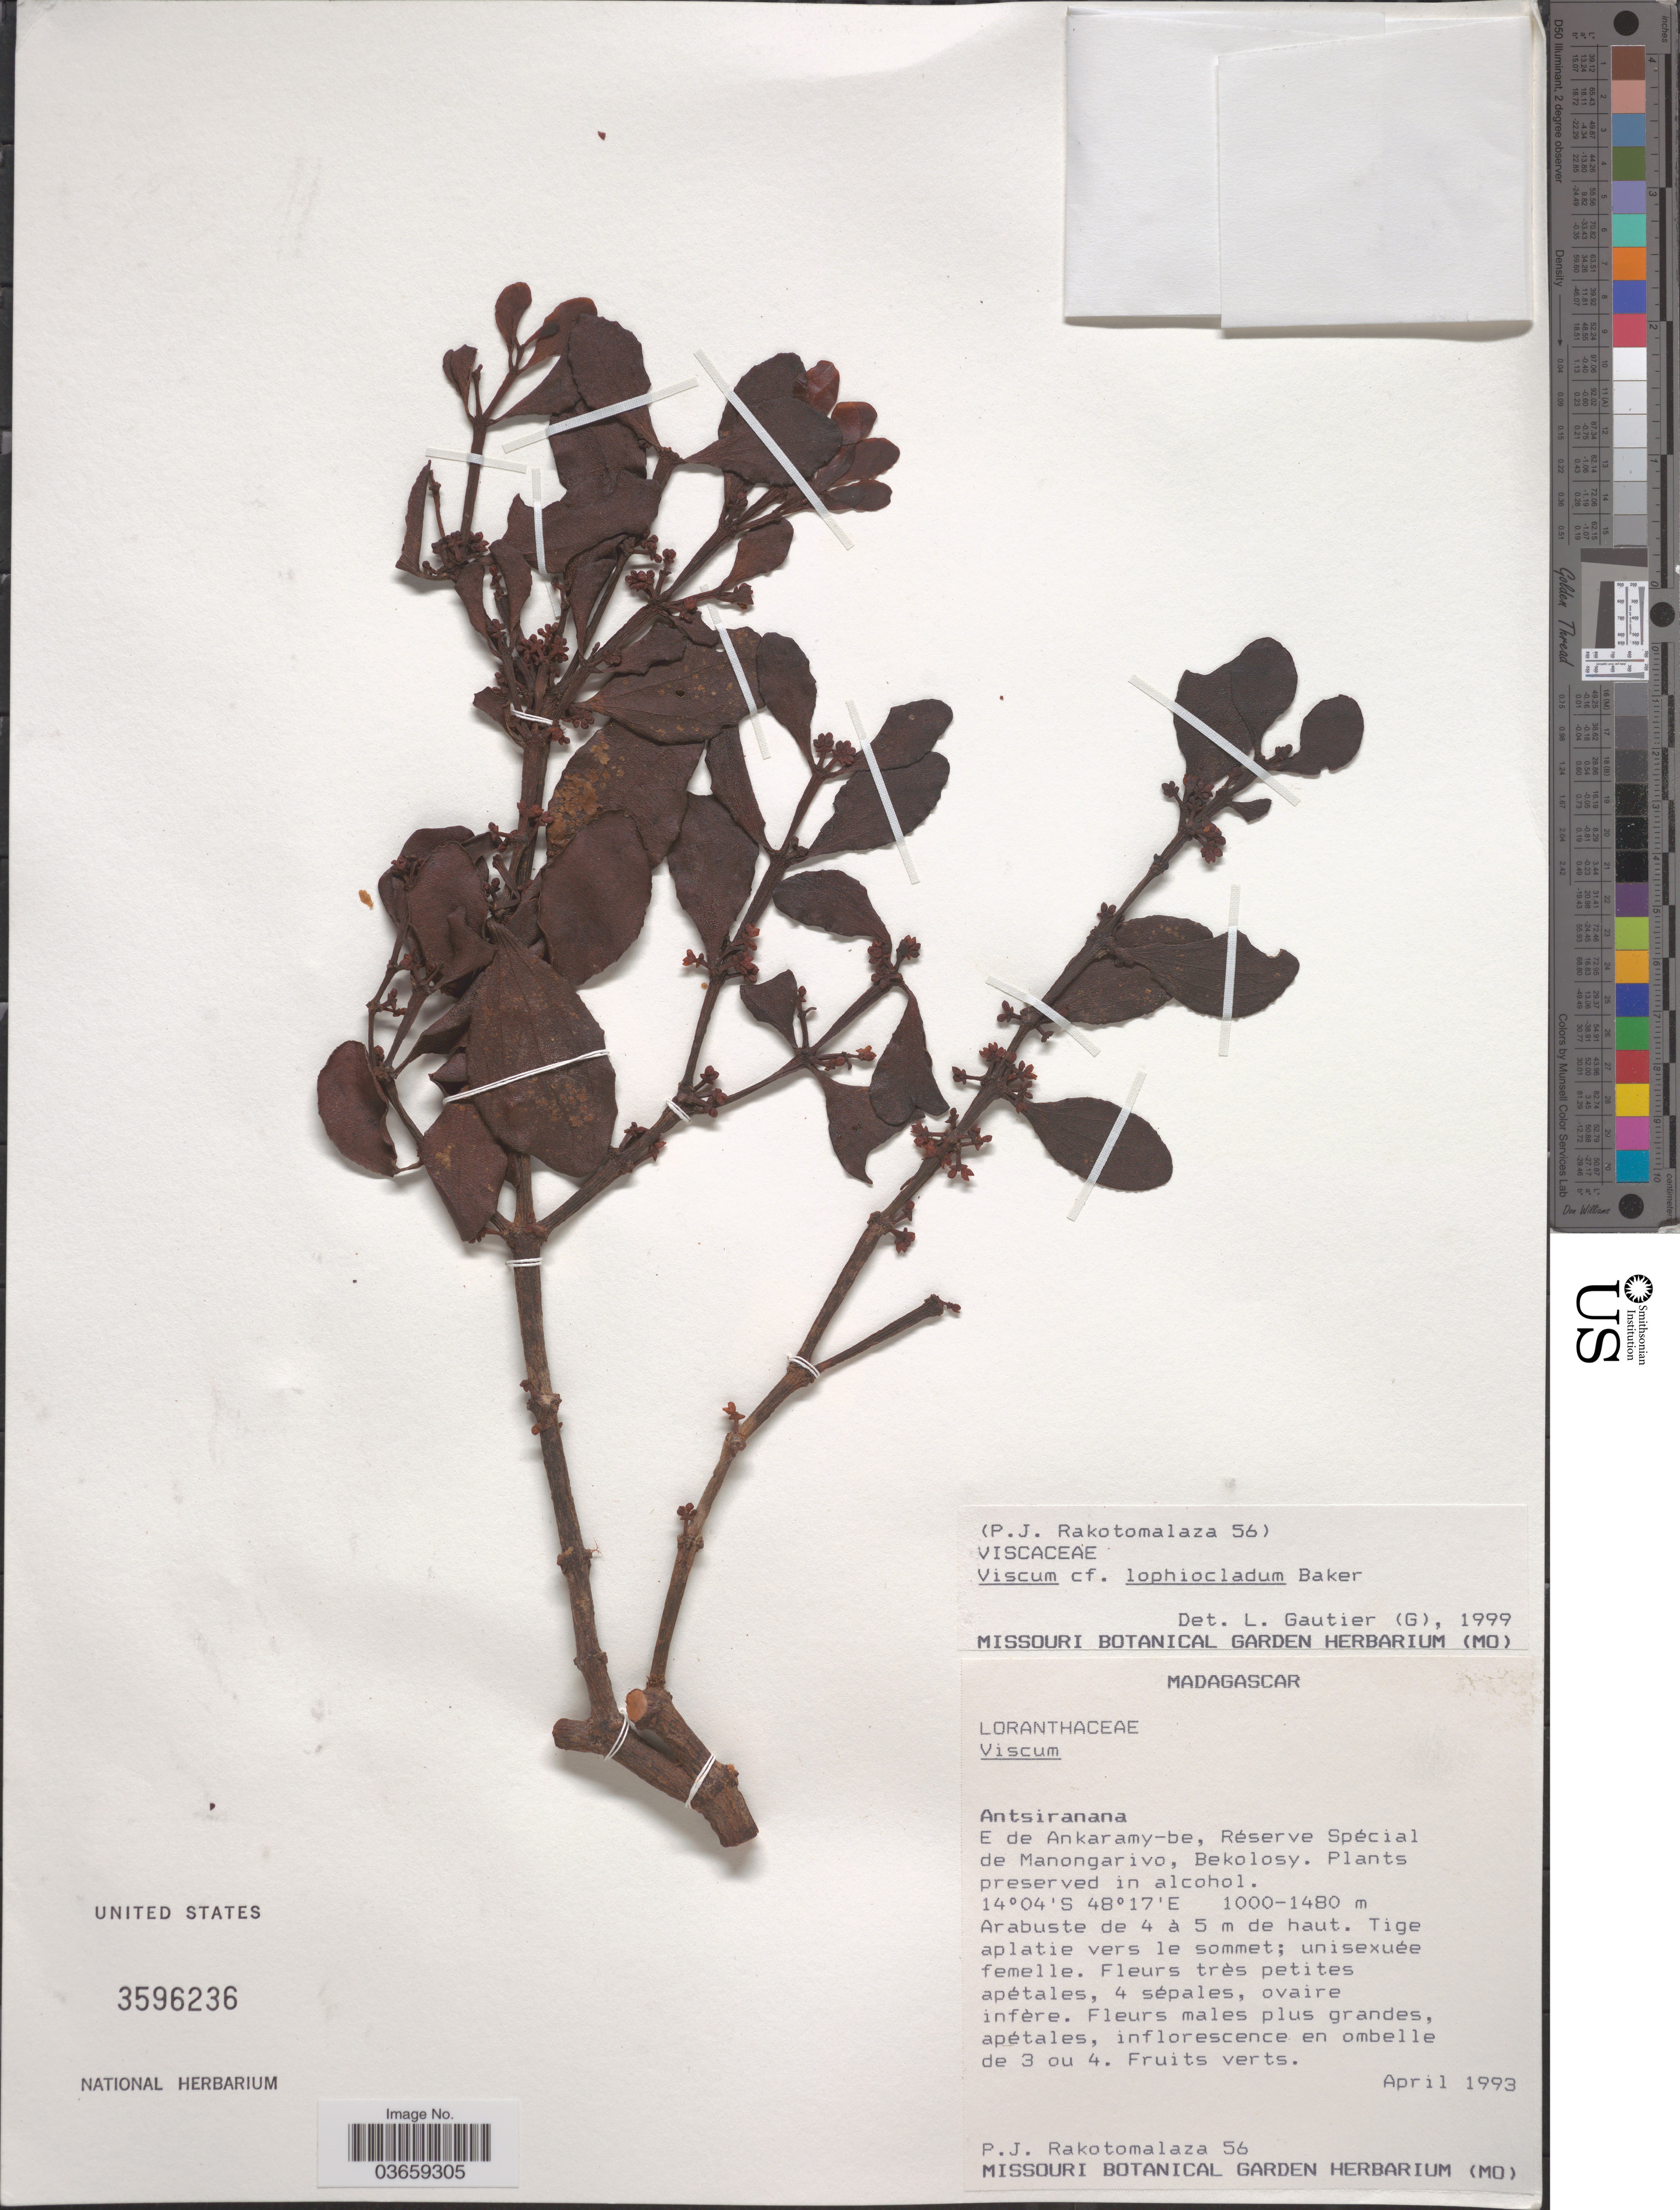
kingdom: Plantae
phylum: Tracheophyta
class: Magnoliopsida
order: Santalales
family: Viscaceae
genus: Viscum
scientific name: Viscum lophiocladum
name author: Baker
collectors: P. J. Rakotomalaza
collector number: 56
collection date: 1993-04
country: Madagascar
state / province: Diana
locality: E de Ankaramy-be, Réserve Spécial de Manongarivo, Bekolosy.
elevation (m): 100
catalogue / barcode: US 3596236